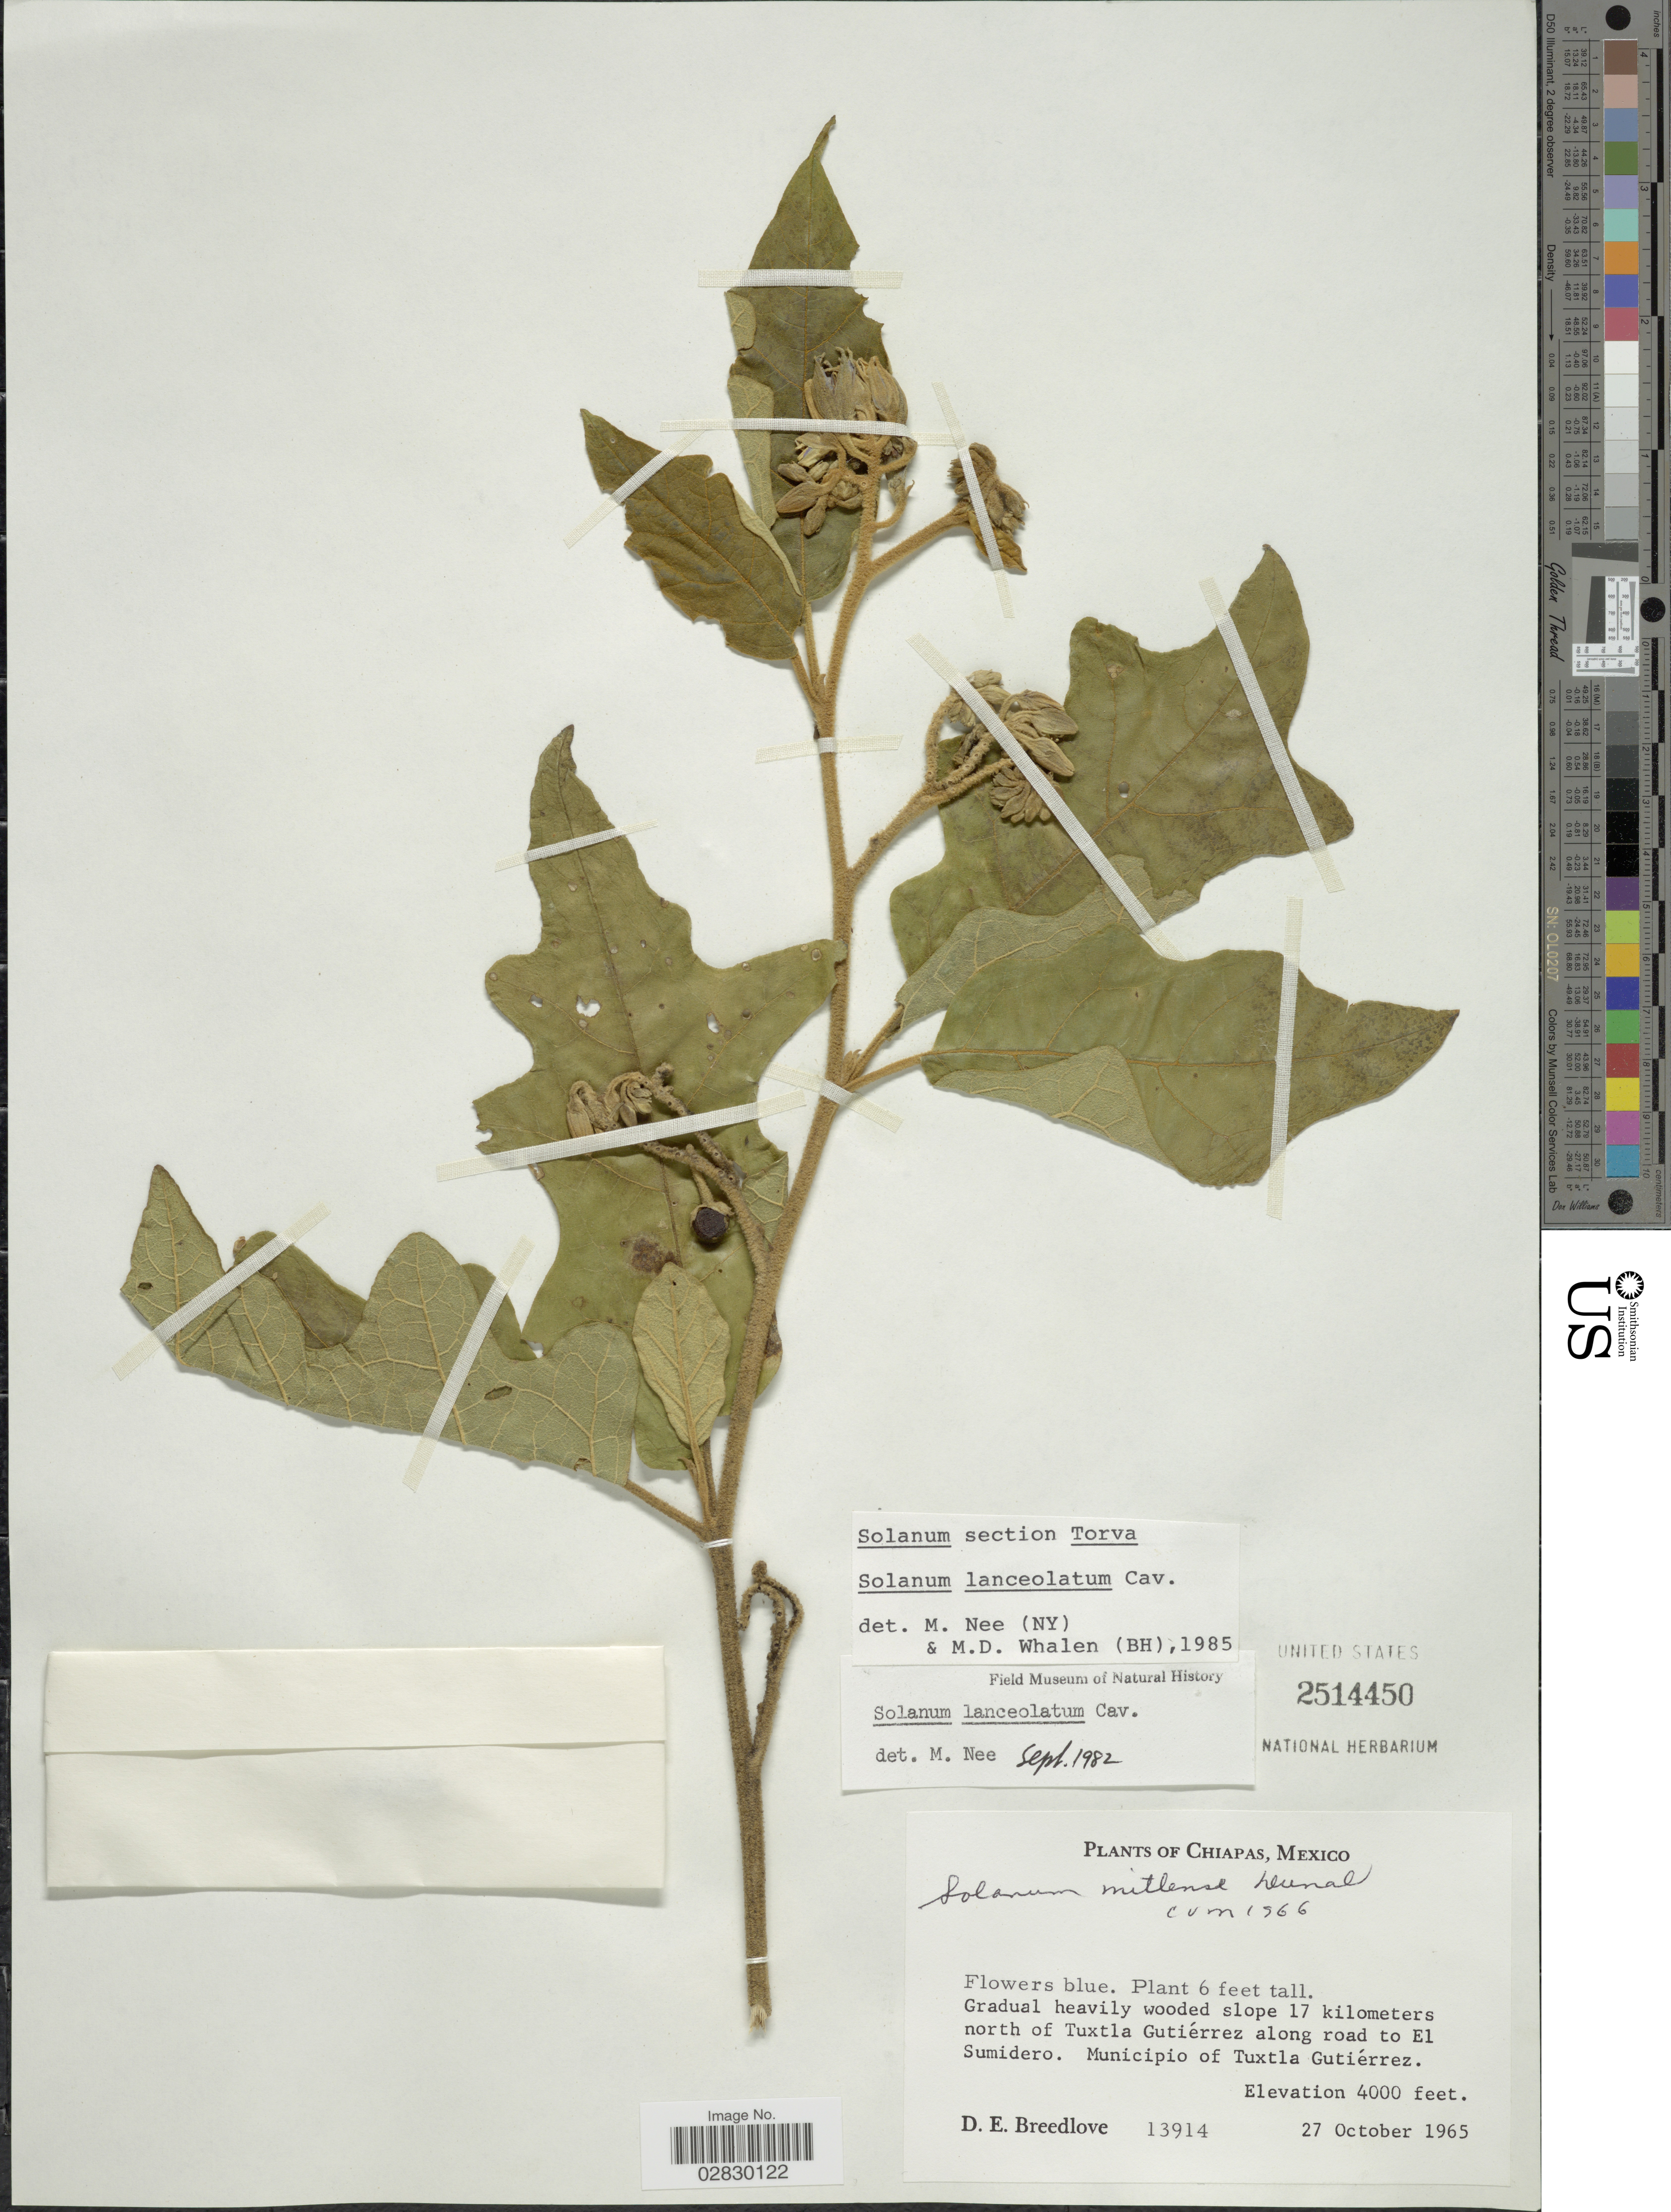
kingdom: Plantae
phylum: Tracheophyta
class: Magnoliopsida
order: Solanales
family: Solanaceae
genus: Solanum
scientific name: Solanum lanceolatum Berthault, nom. illeg.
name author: Berthault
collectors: D. E. Breedlove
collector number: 13914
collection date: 1965-10-27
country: Mexico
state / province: Chiapas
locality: Gradual heavily wooded slope 17 kilometers north of Tuxtla Gutiérrez along road to El Sumidero. Municipio of Tuxtla Gutiérrez.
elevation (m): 1219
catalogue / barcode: US 2514450